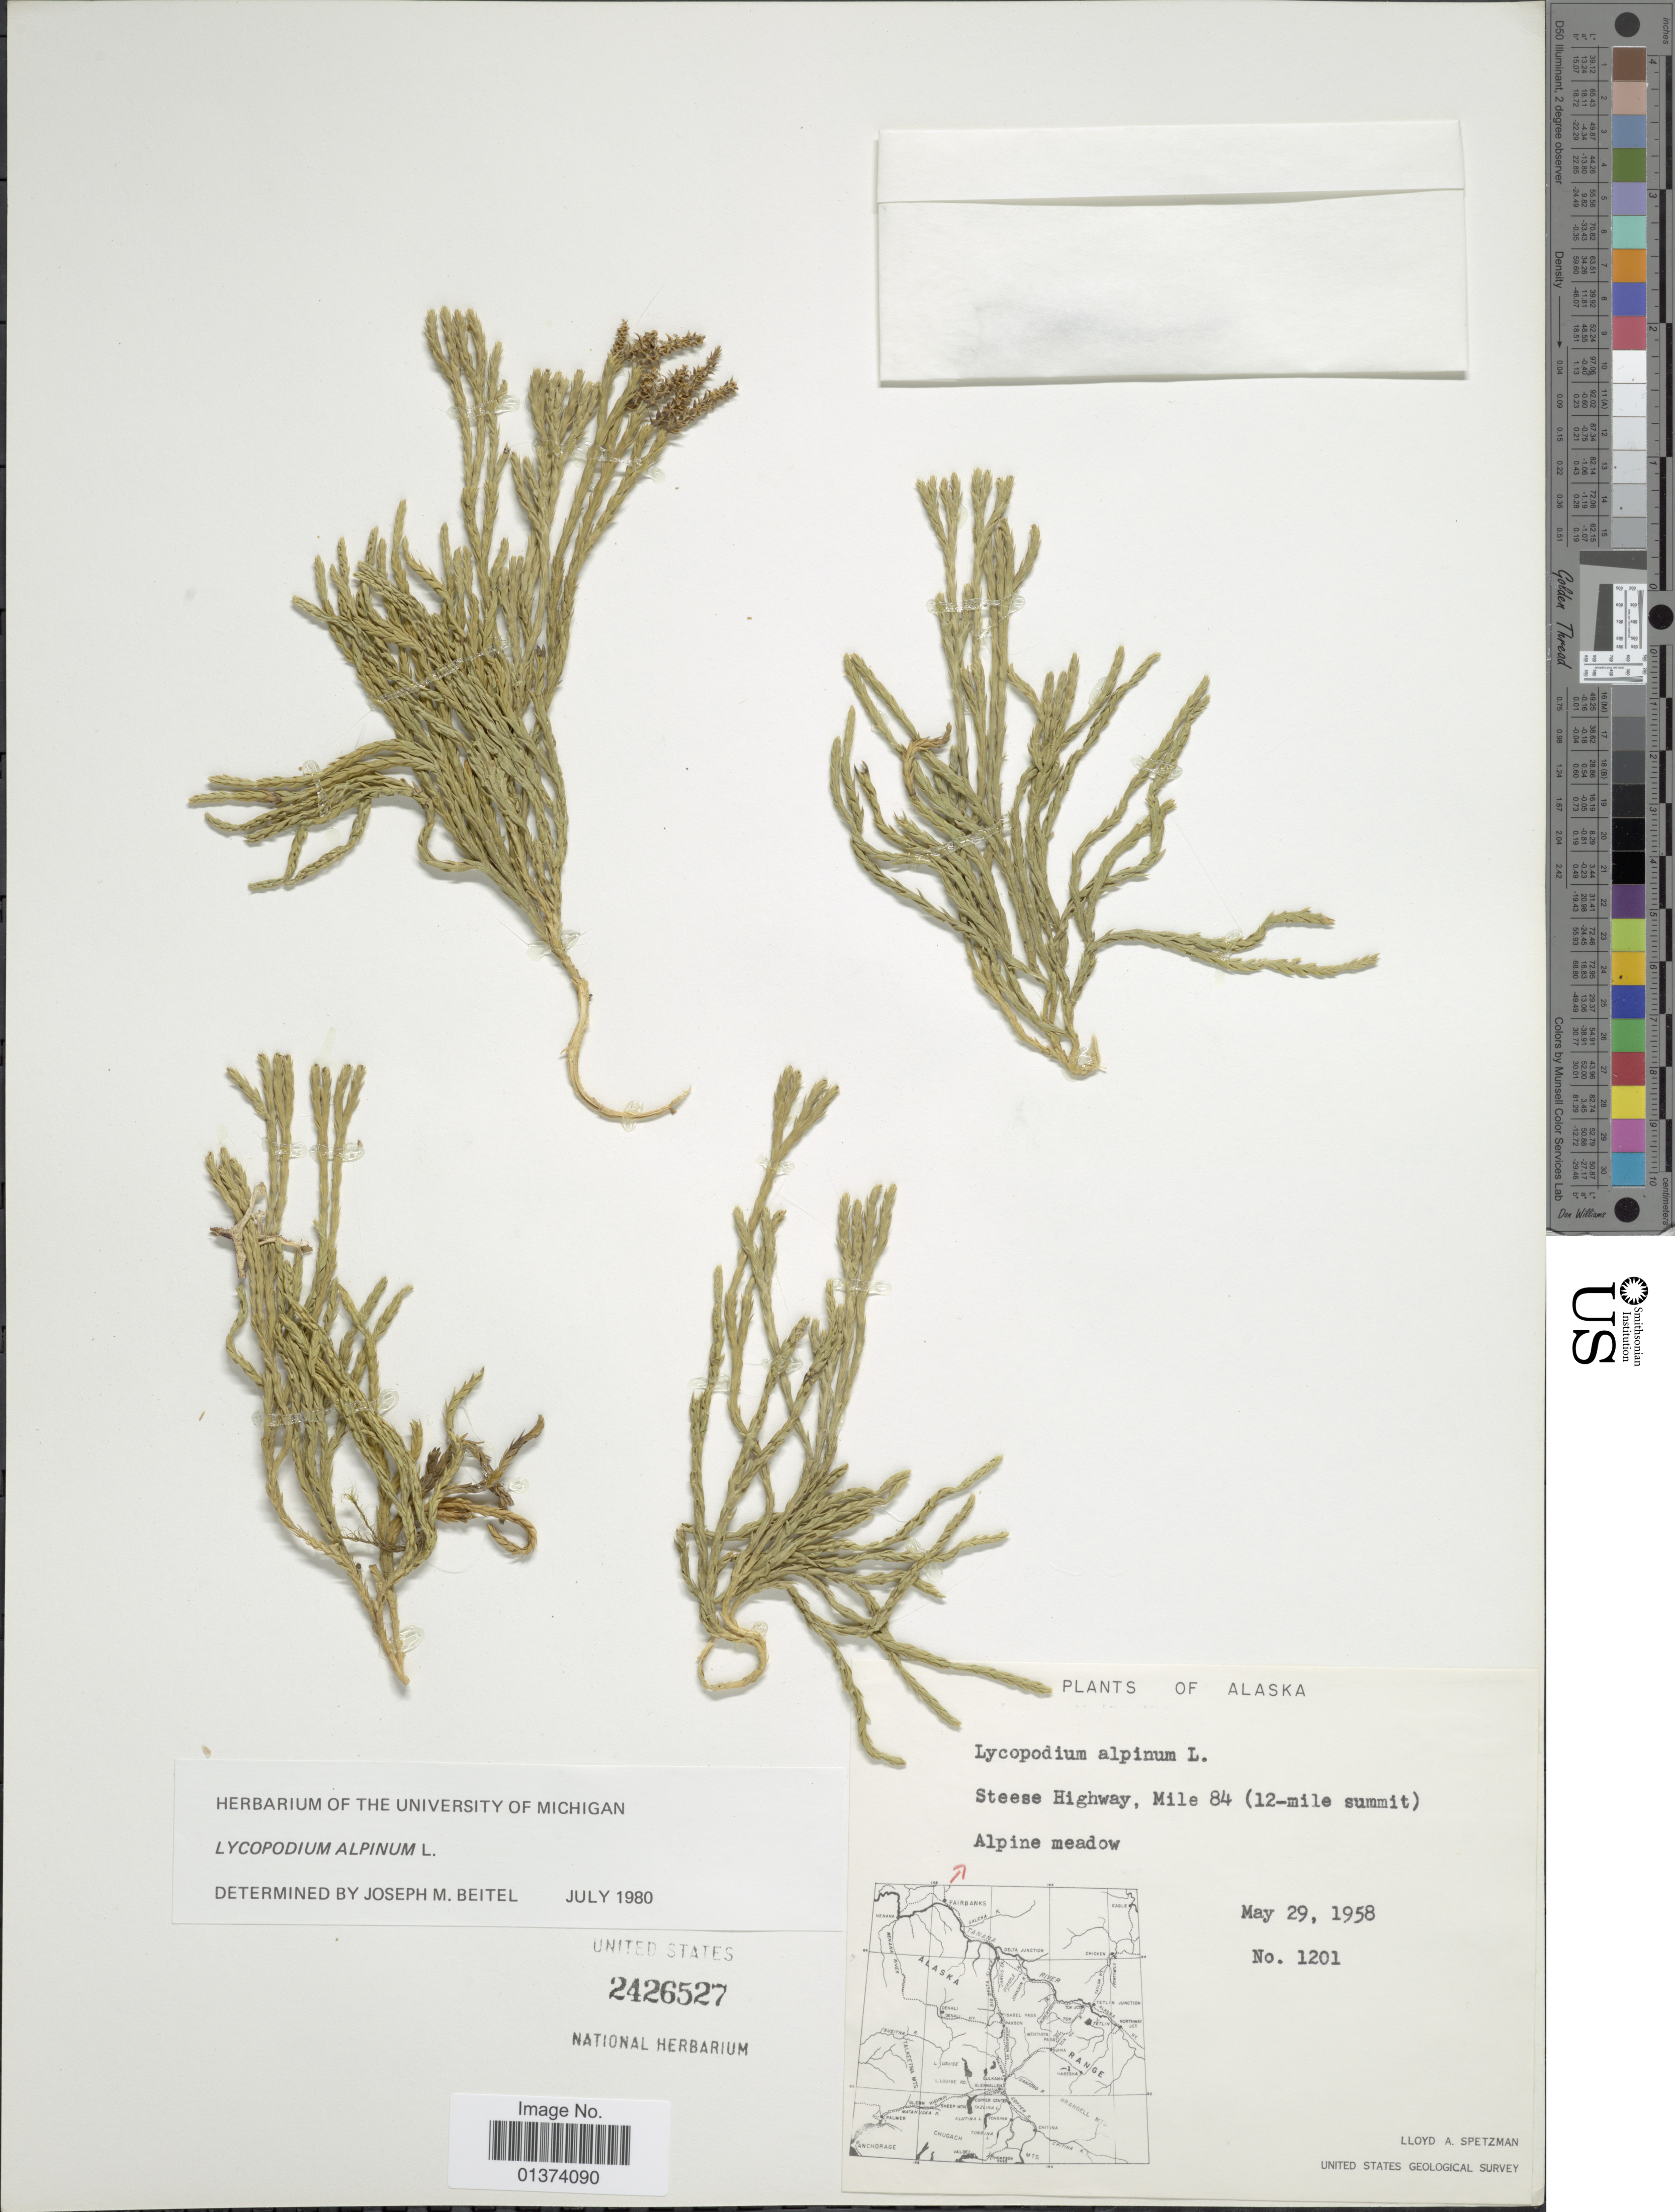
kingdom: Plantae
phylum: Tracheophyta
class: Lycopodiopsida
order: Lycopodiales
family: Lycopodiaceae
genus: Diphasiastrum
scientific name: Diphasiastrum alpinum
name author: (L.) Holub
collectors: L. Spetzman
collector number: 1201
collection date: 1958-05-29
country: United States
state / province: Alaska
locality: Steese Highway, MIle 84 (12-mile summit), Alpine meadow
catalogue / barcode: US 2426527